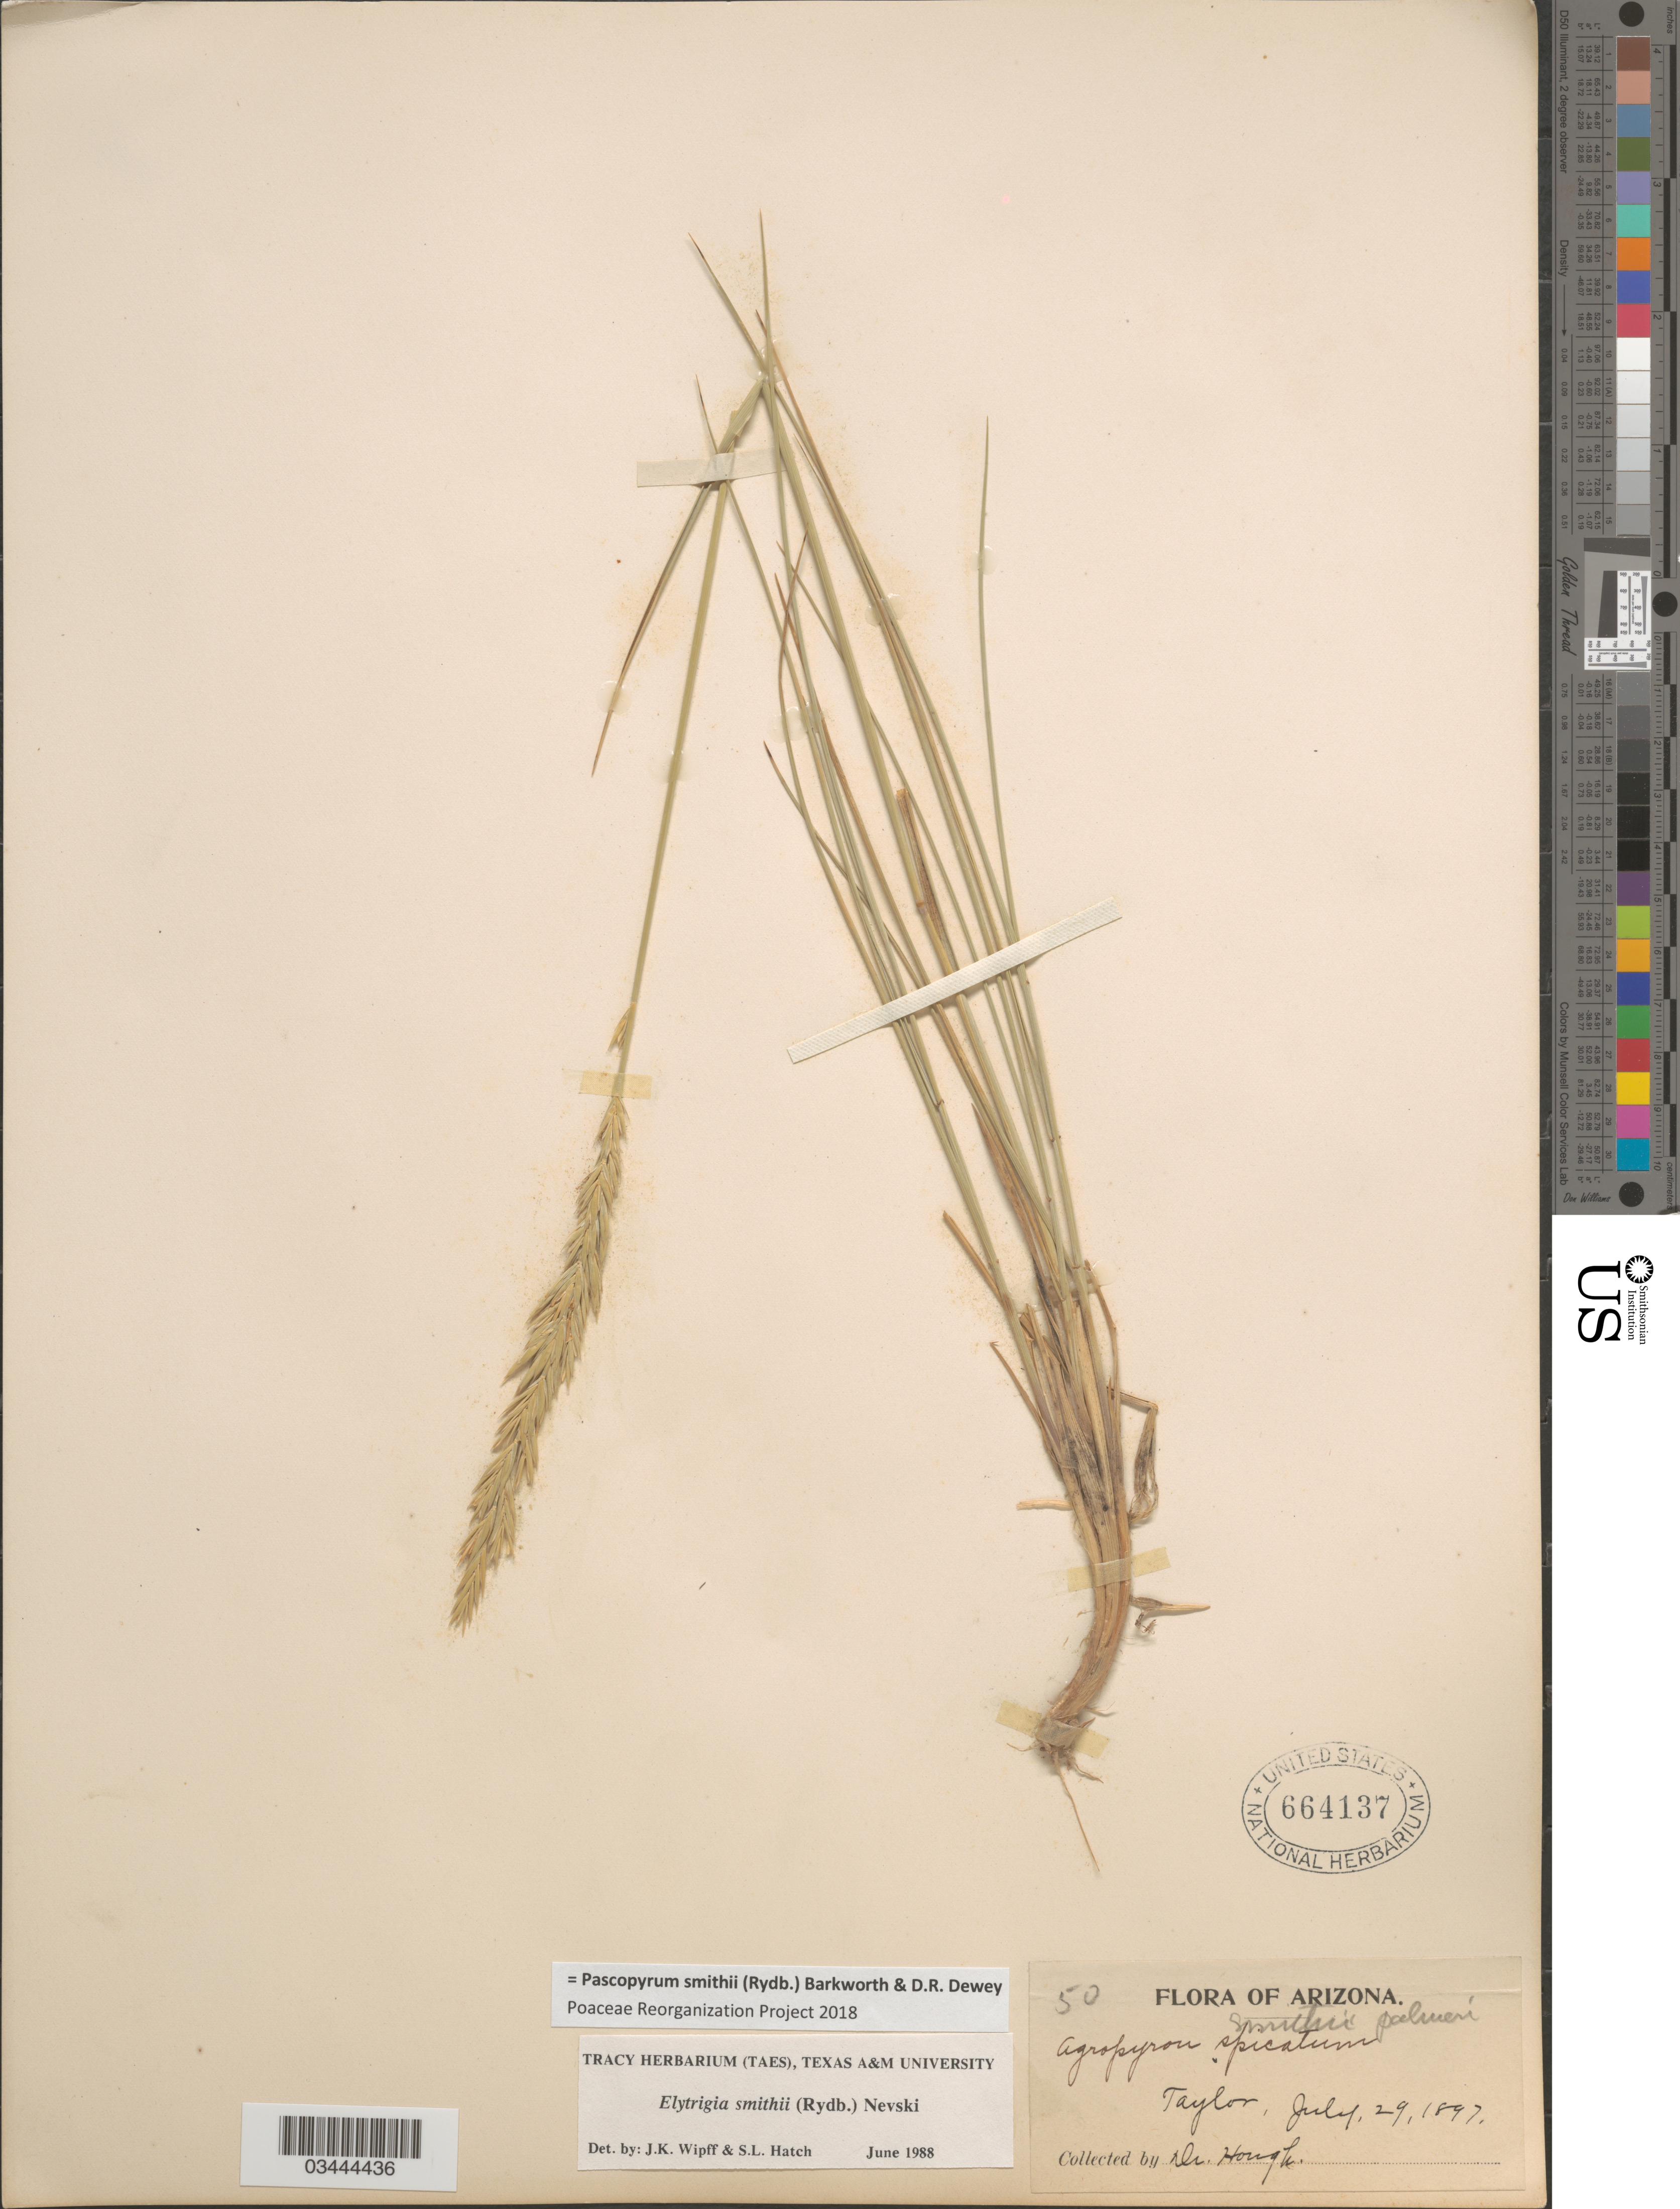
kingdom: Plantae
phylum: Tracheophyta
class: Liliopsida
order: Poales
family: Poaceae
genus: Pascopyrum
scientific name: Pascopyrum smithii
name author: (Rydb.) Barkworth & Dewey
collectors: Hough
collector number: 50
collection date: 1897-07-29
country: United States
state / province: Arizona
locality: Taylor.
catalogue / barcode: US 664137